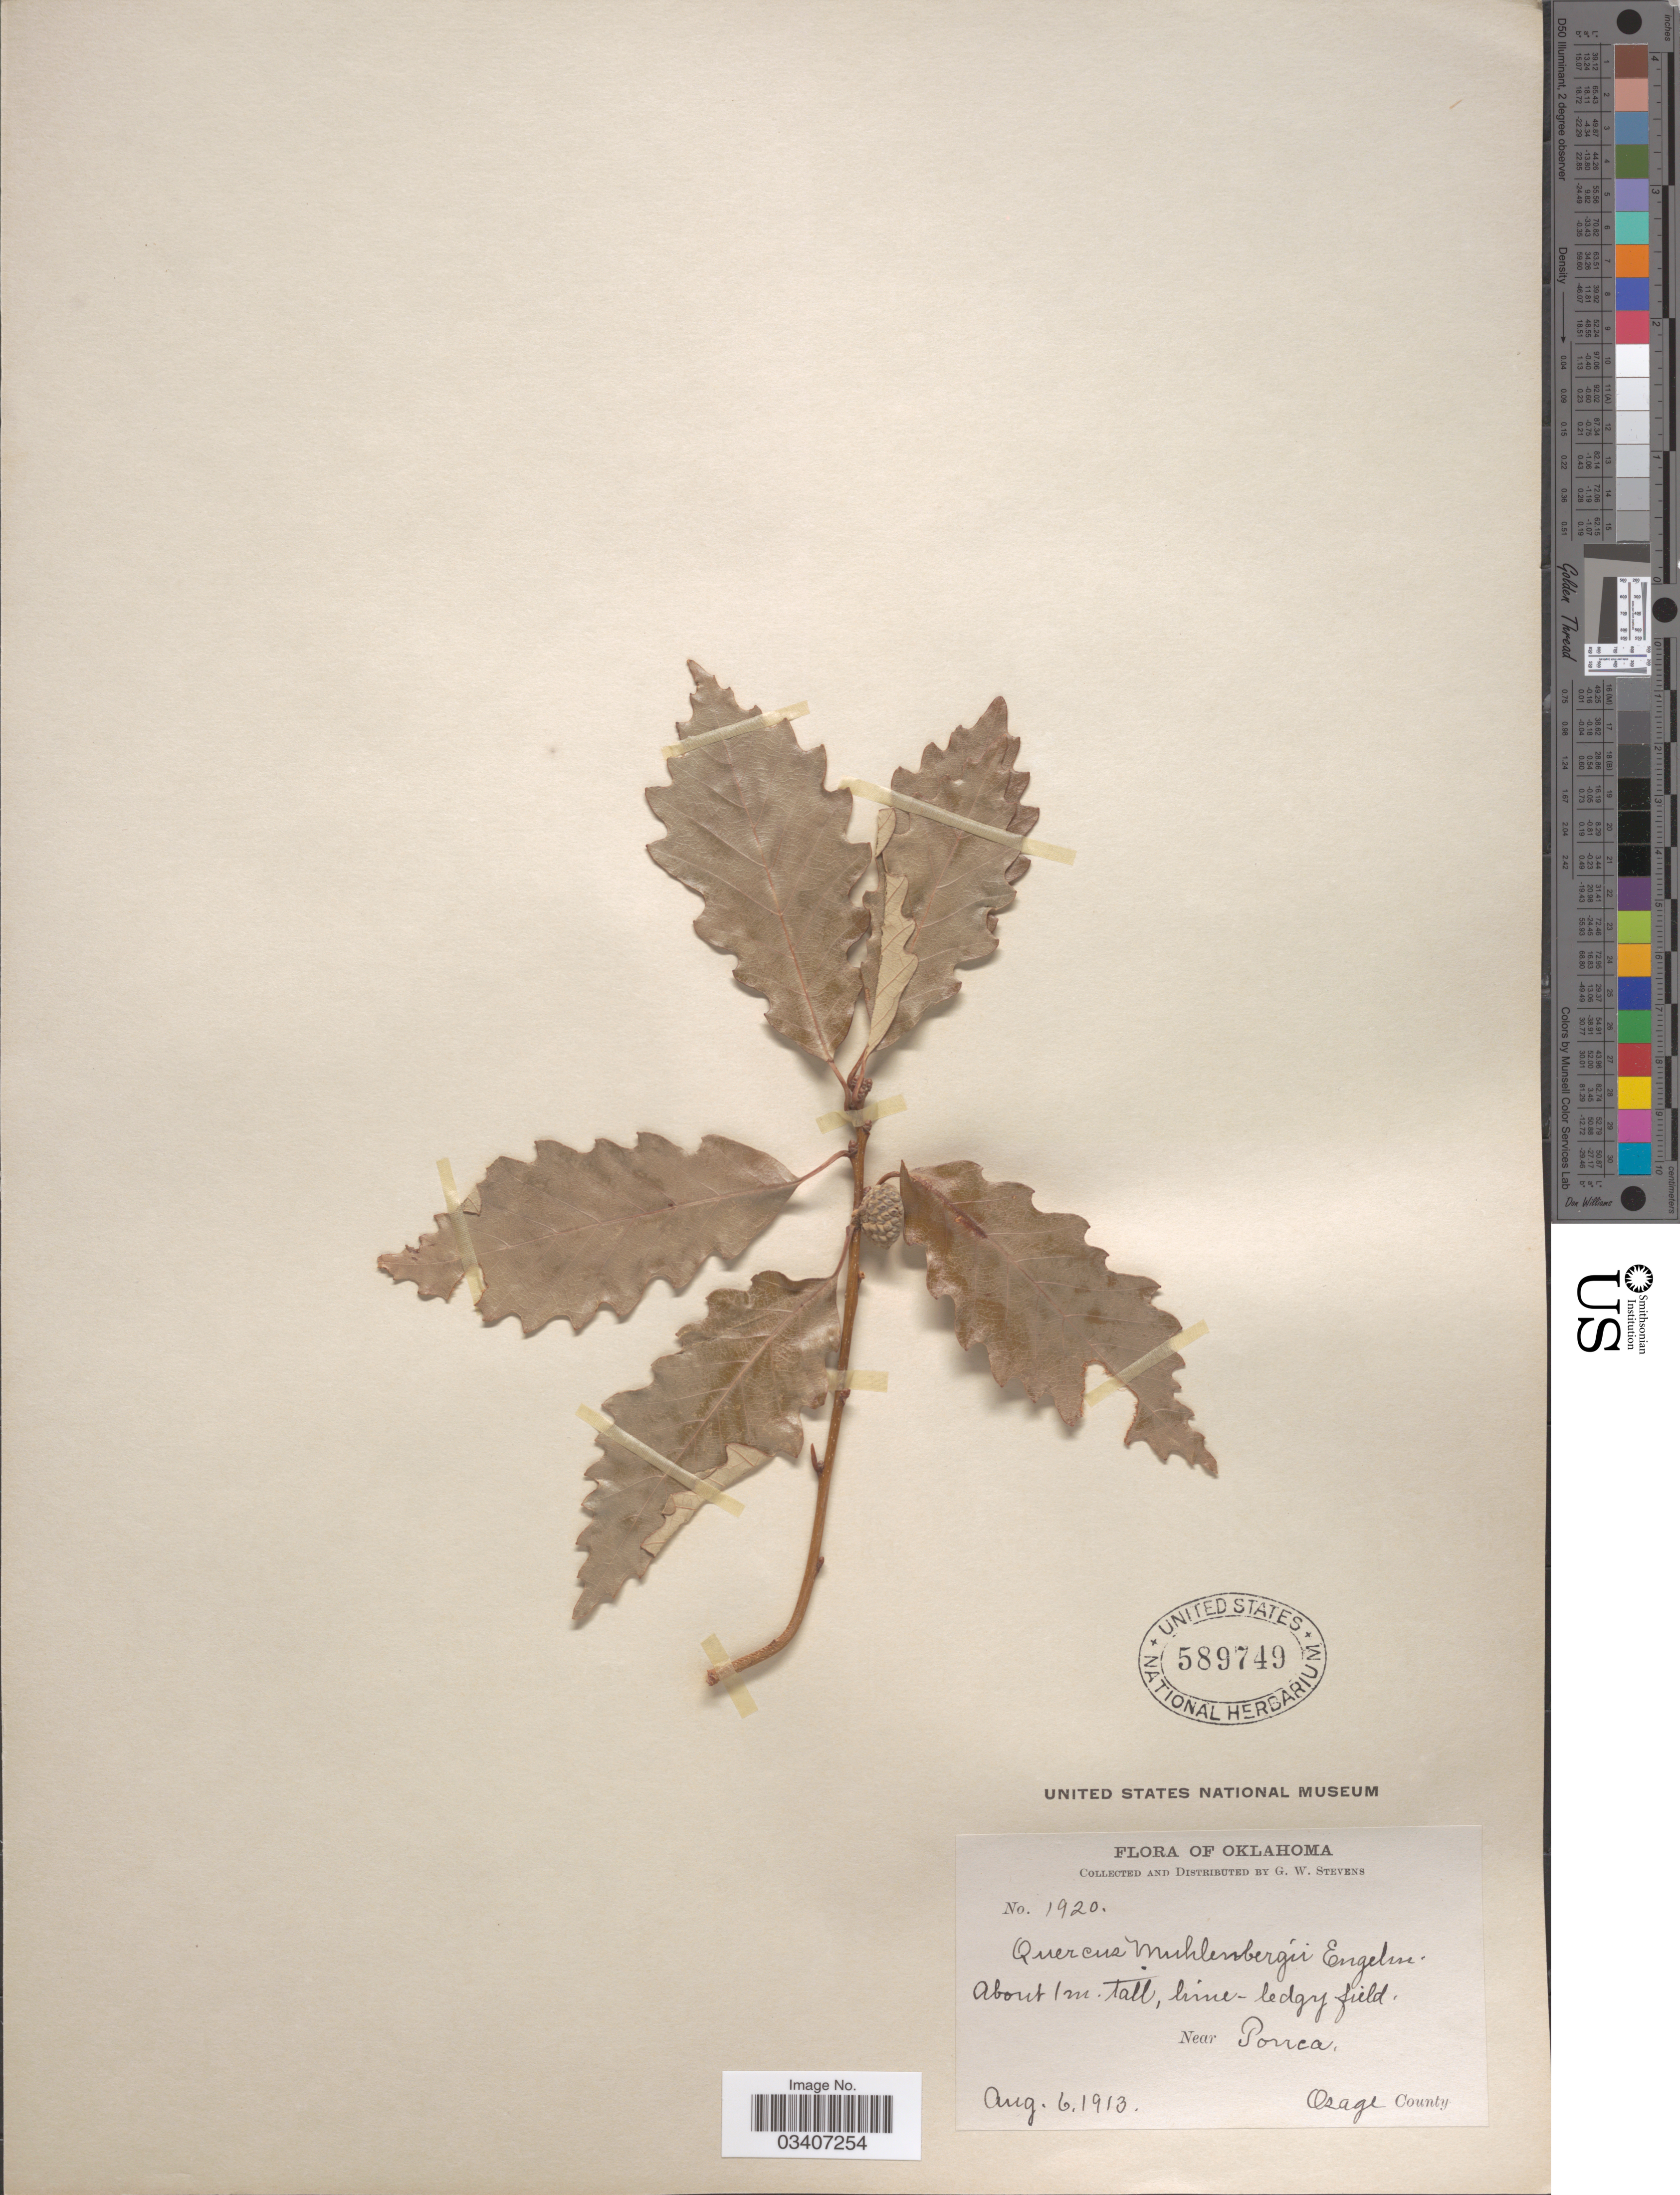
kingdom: Plantae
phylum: Tracheophyta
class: Magnoliopsida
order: Fagales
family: Fagaceae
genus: Quercus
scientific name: Quercus muehlenbergii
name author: Engelm.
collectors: G. W. Stevens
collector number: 1920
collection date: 1913-08-06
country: United States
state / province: Oklahoma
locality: Near Ponca, Osage County.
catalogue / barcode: US 589749